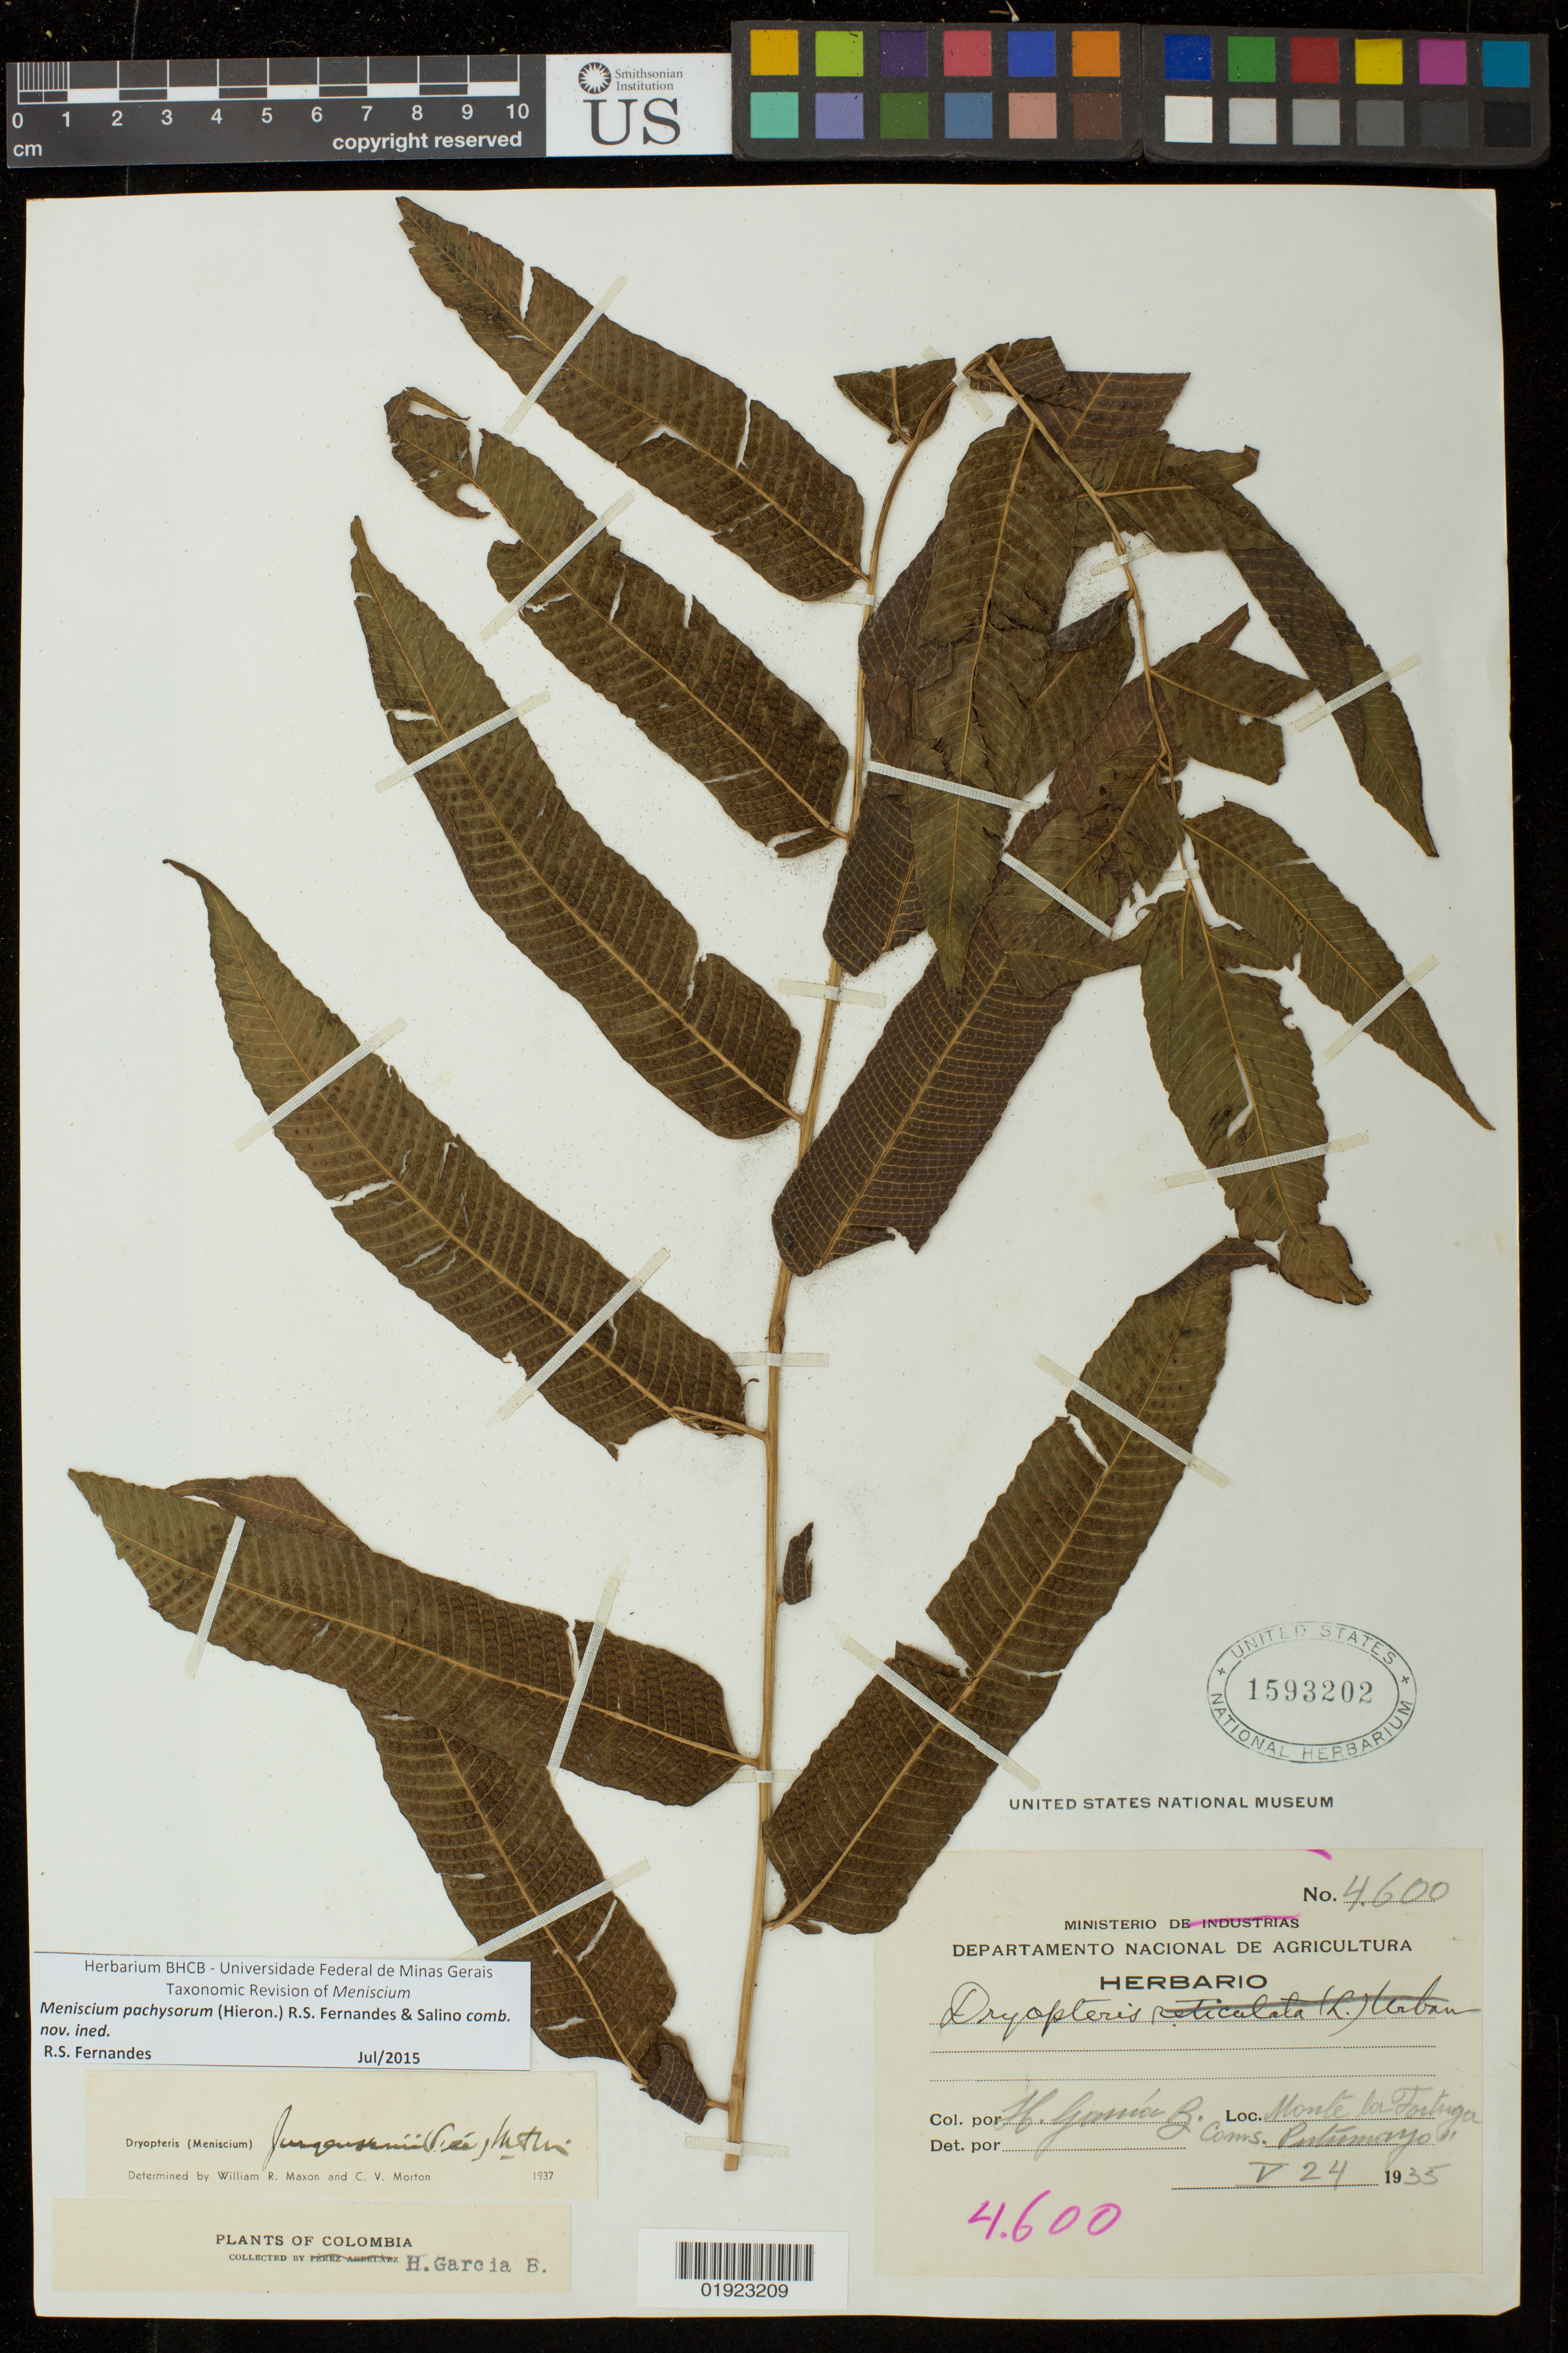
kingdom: Plantae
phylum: Tracheophyta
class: Polypodiopsida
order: Polypodiales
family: Thelypteridaceae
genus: Meniscium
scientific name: Meniscium pachysorum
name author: (Hieron.) Fernandes & Salino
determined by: Fernandes, R. S.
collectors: H. García B.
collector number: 4600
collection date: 1935-05-24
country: Colombia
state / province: Putumayo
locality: Monte los Tortuga.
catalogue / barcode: US 1593202